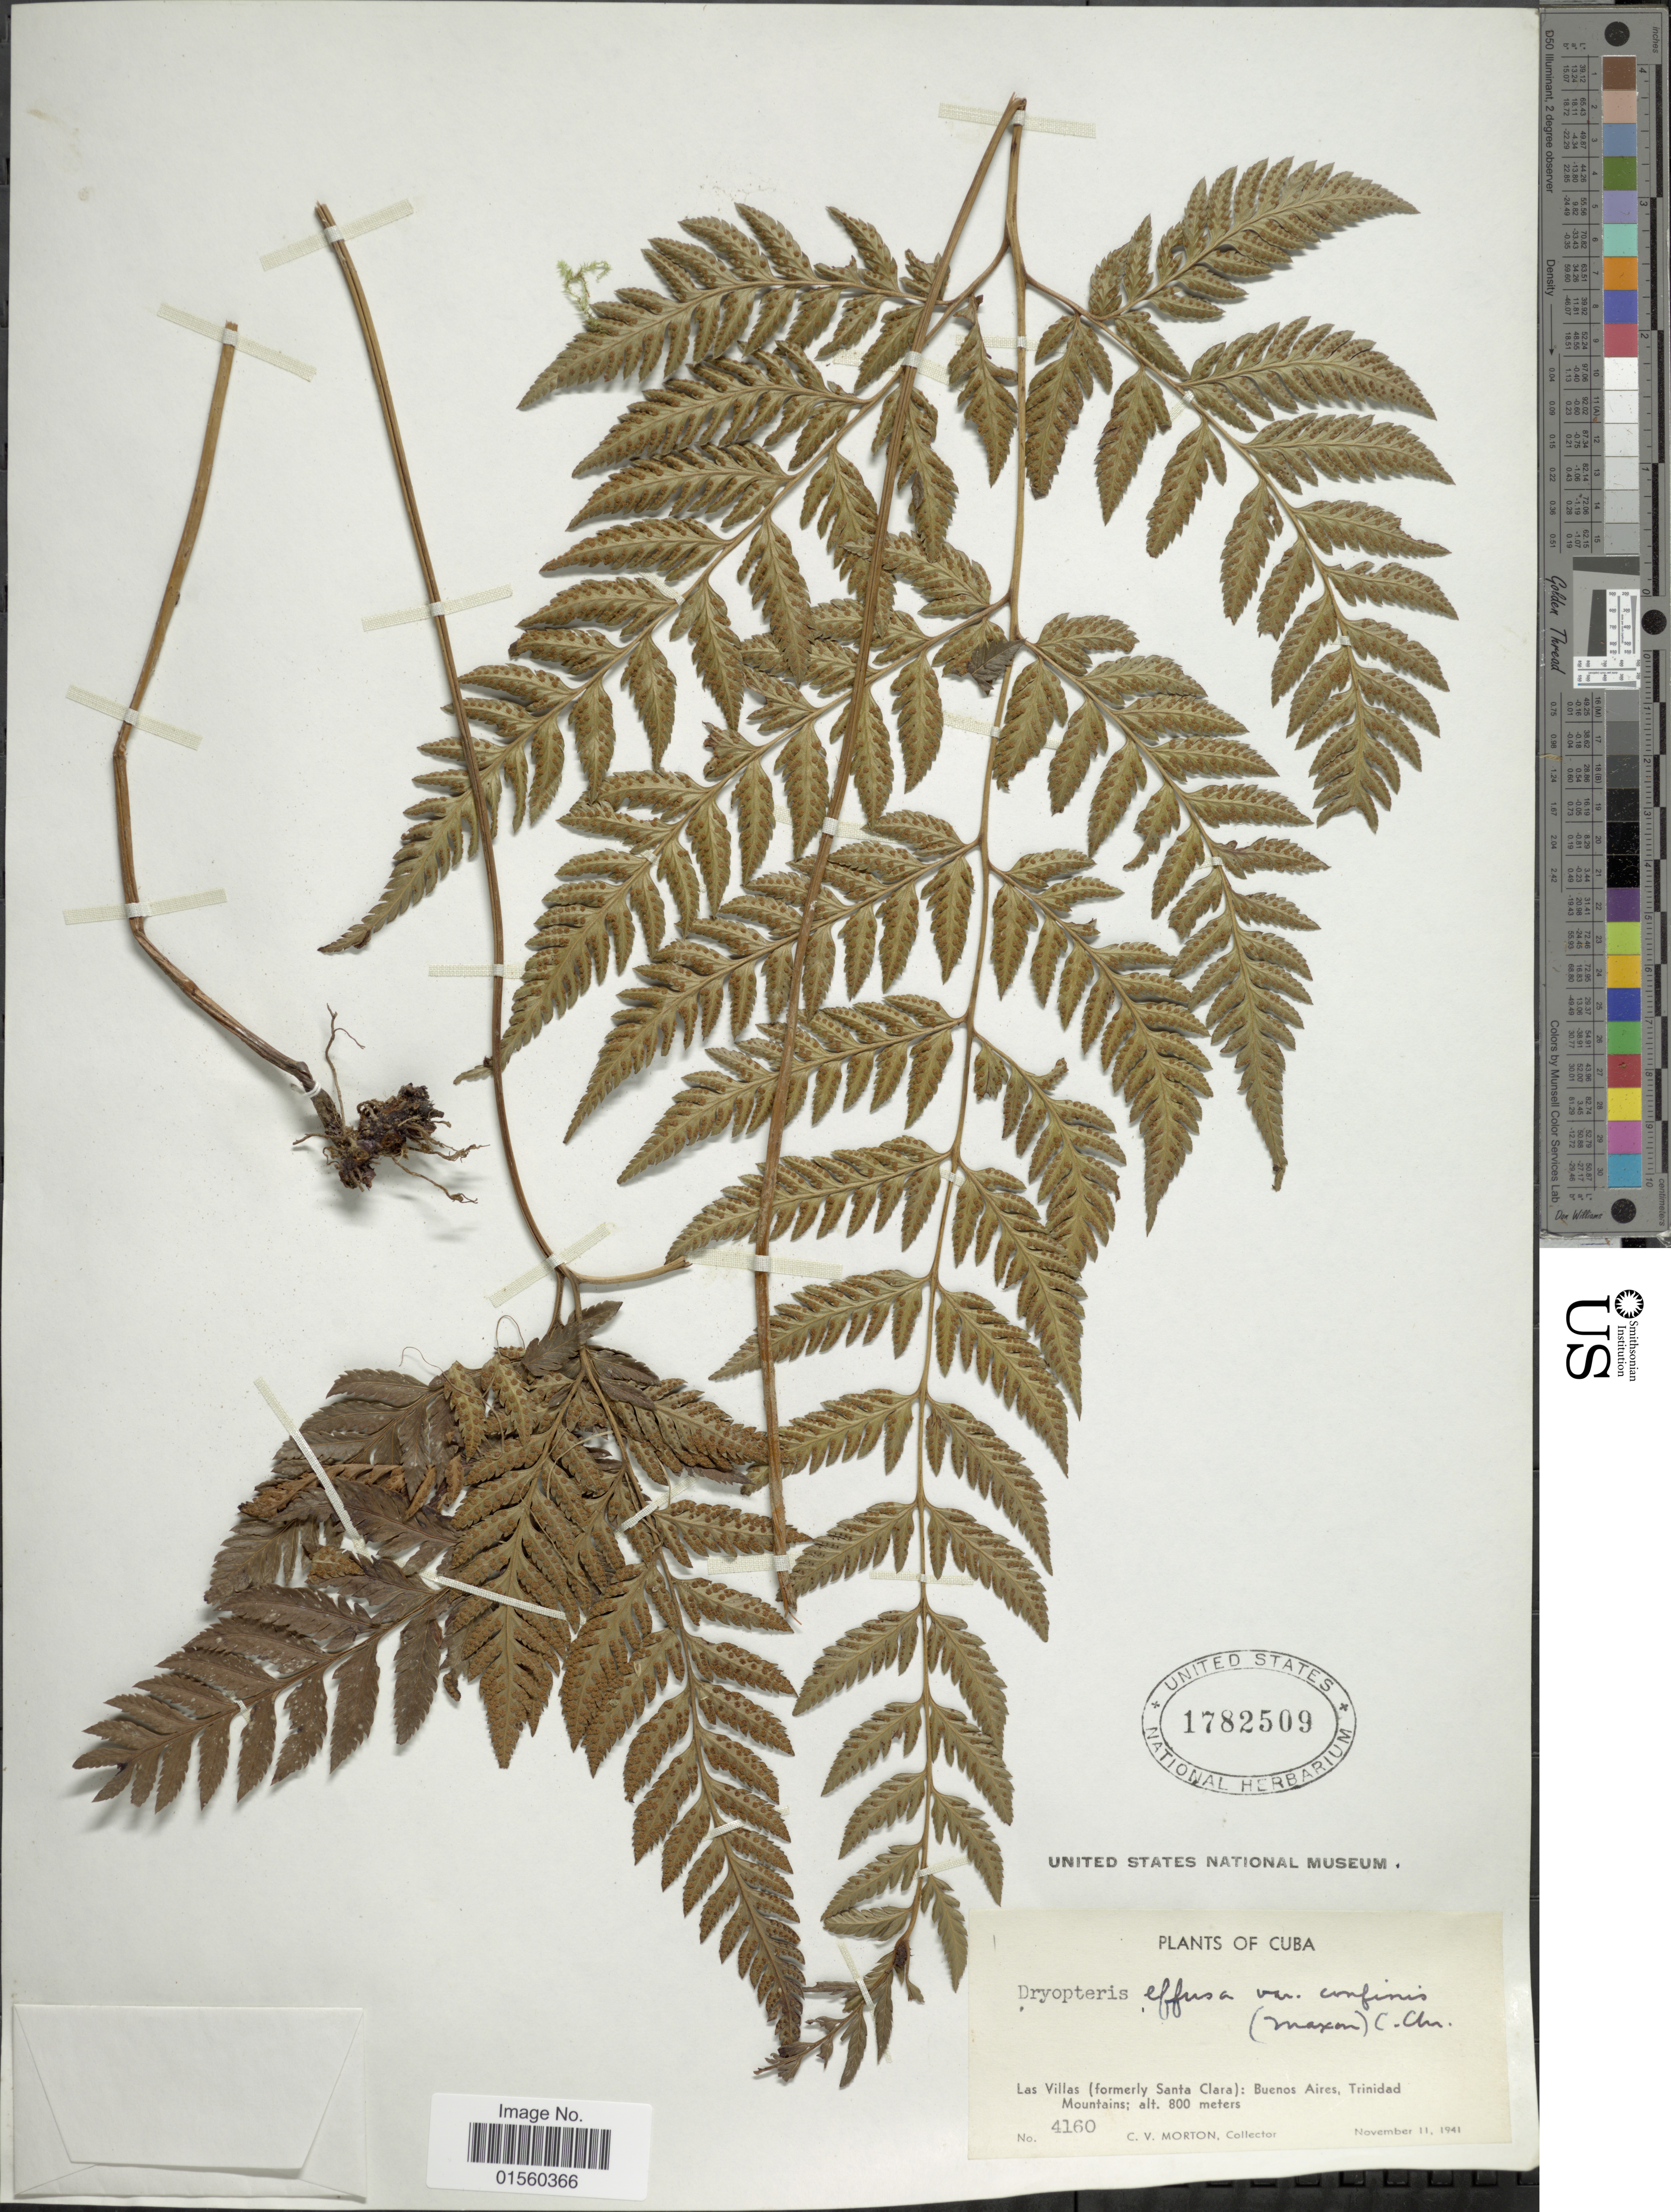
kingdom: Plantae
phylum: Tracheophyta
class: Polypodiopsida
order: Polypodiales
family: Dryopteridaceae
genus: Parapolystichum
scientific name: Parapolystichum confine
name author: (Maxon ex C. Chr.) Labiak et al.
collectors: C. V. Morton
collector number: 4160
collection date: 1941-11-11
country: Cuba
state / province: Las Villas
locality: Las Villas (formerly Santa Clara): Buenos Aires, Trinidad Mountains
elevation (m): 800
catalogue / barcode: US 1782509